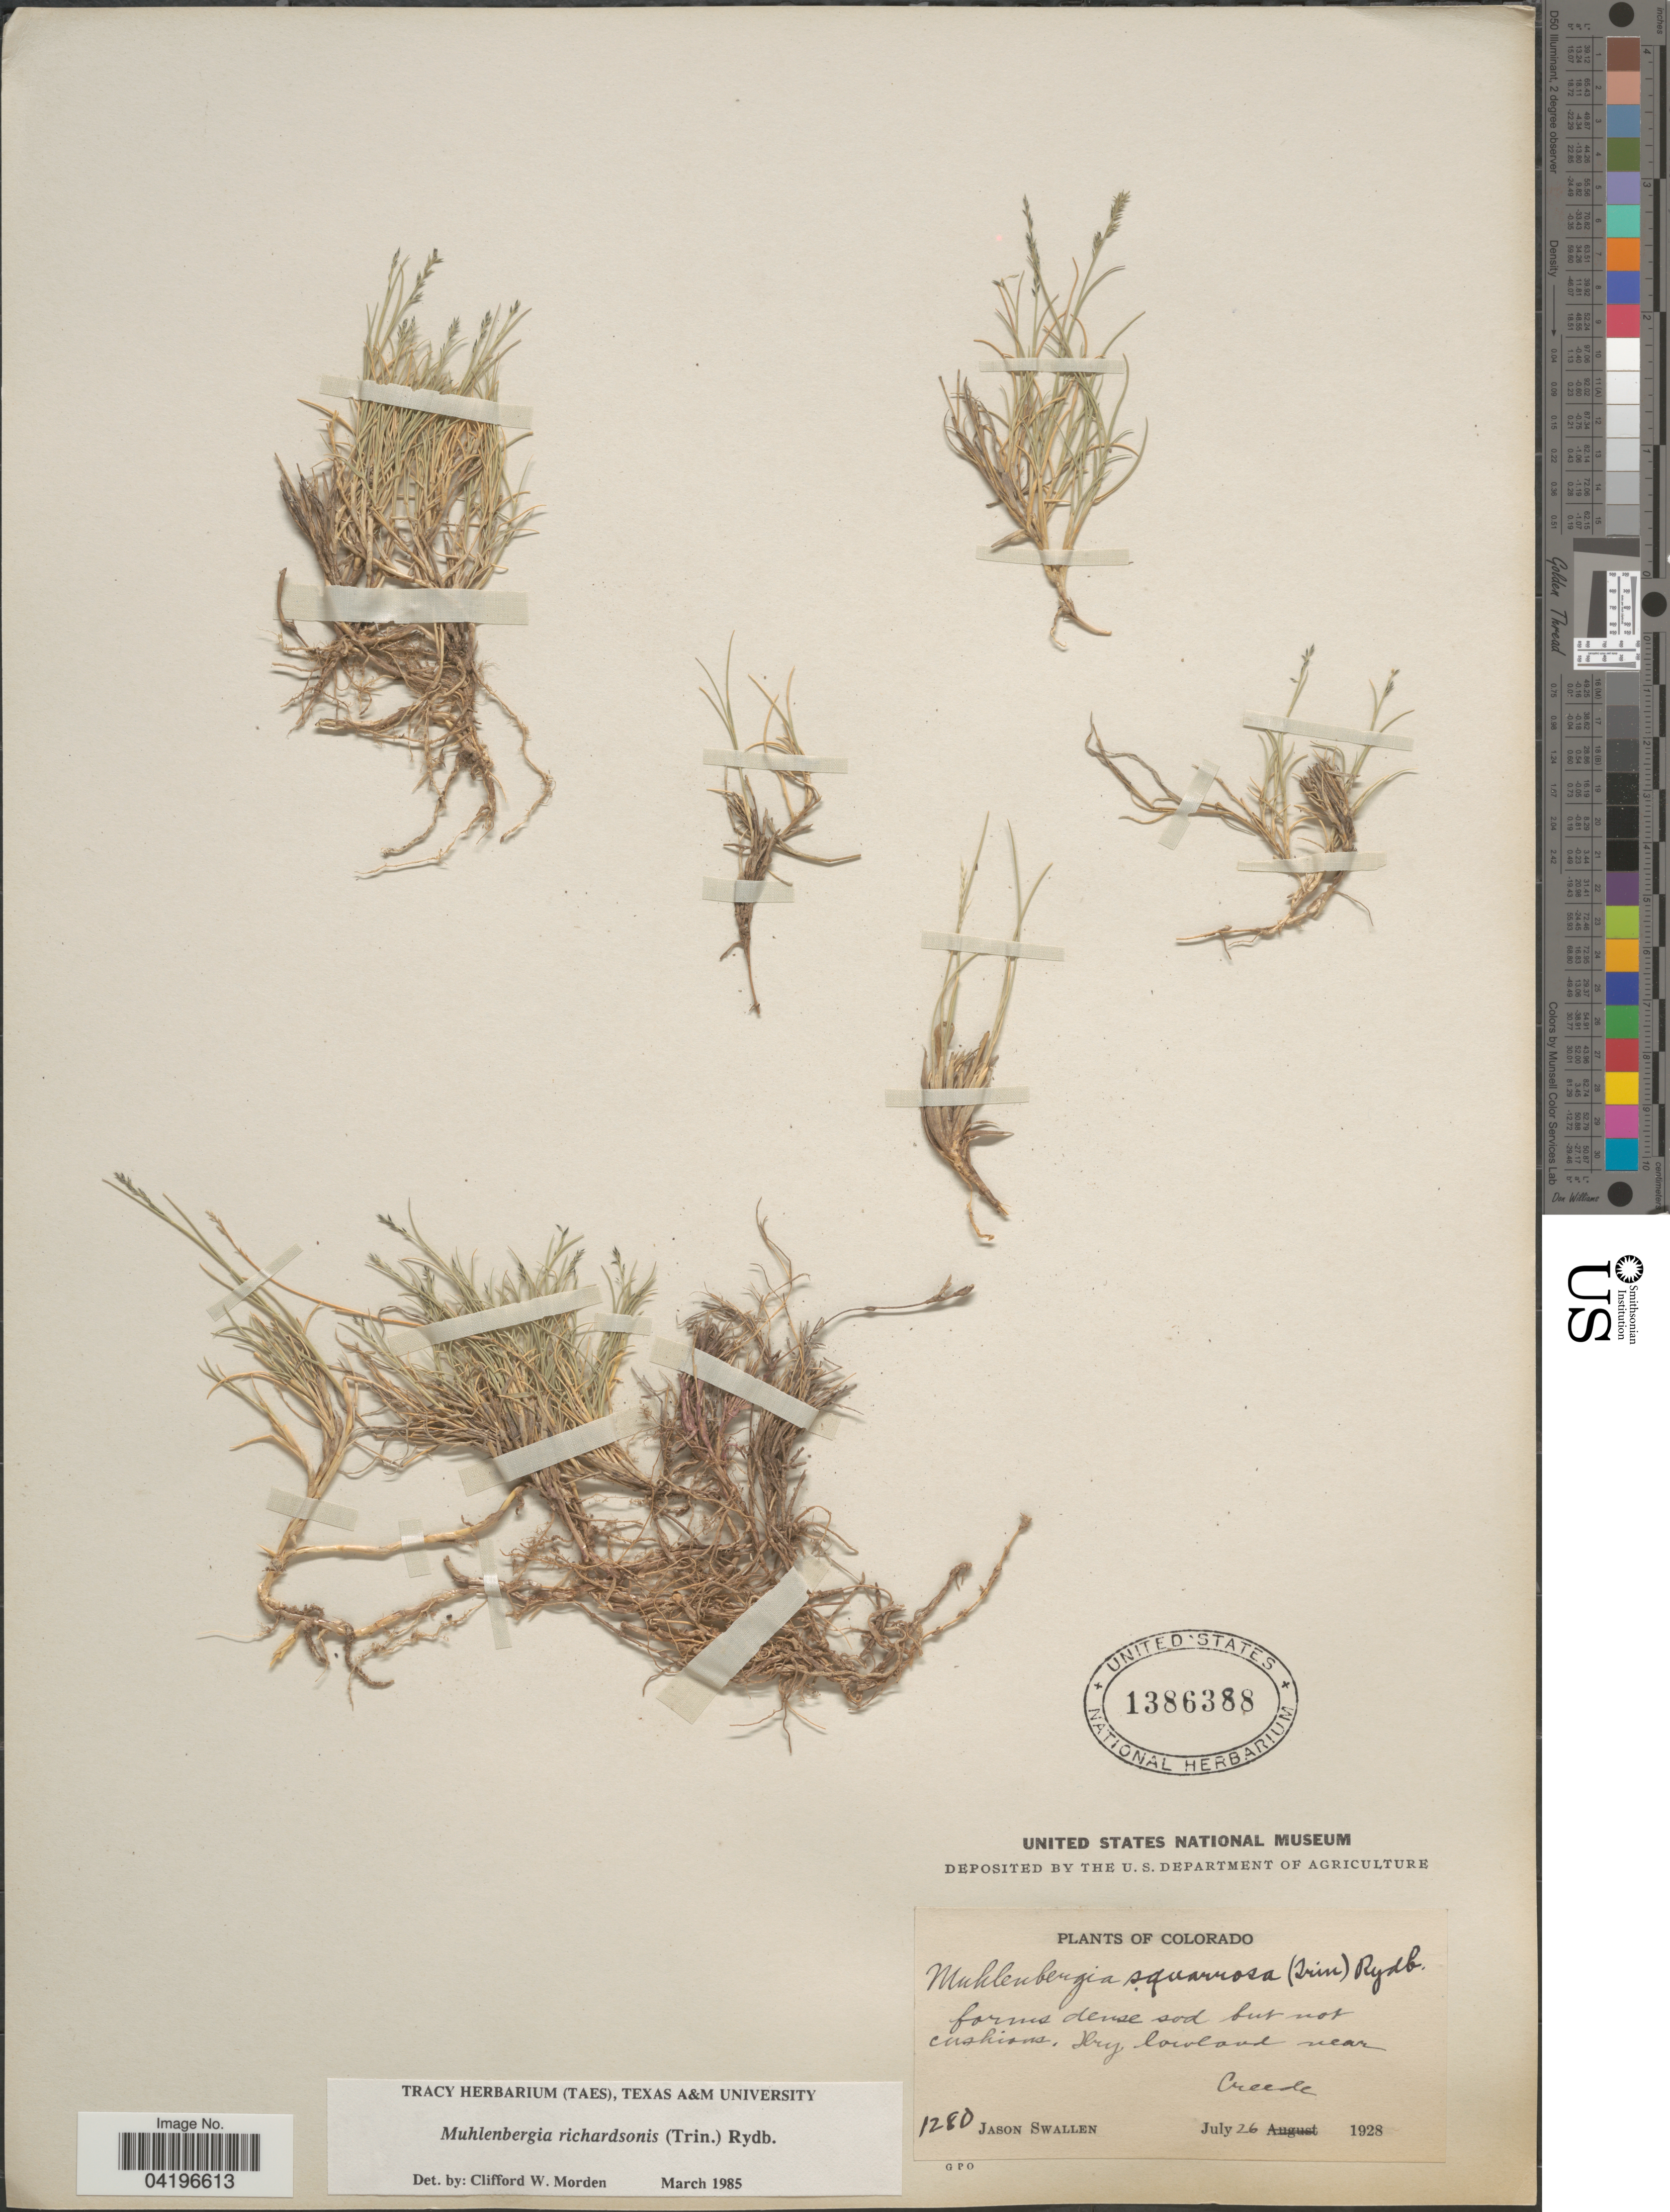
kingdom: Plantae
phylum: Tracheophyta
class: Liliopsida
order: Poales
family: Poaceae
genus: Muhlenbergia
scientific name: Muhlenbergia richardsonis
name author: (Trin.) Rydb.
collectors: J. R. Swallen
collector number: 1280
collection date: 1928-07-26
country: United States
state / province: Colorado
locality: Dry lowland near Creede.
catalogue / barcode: US 1386388